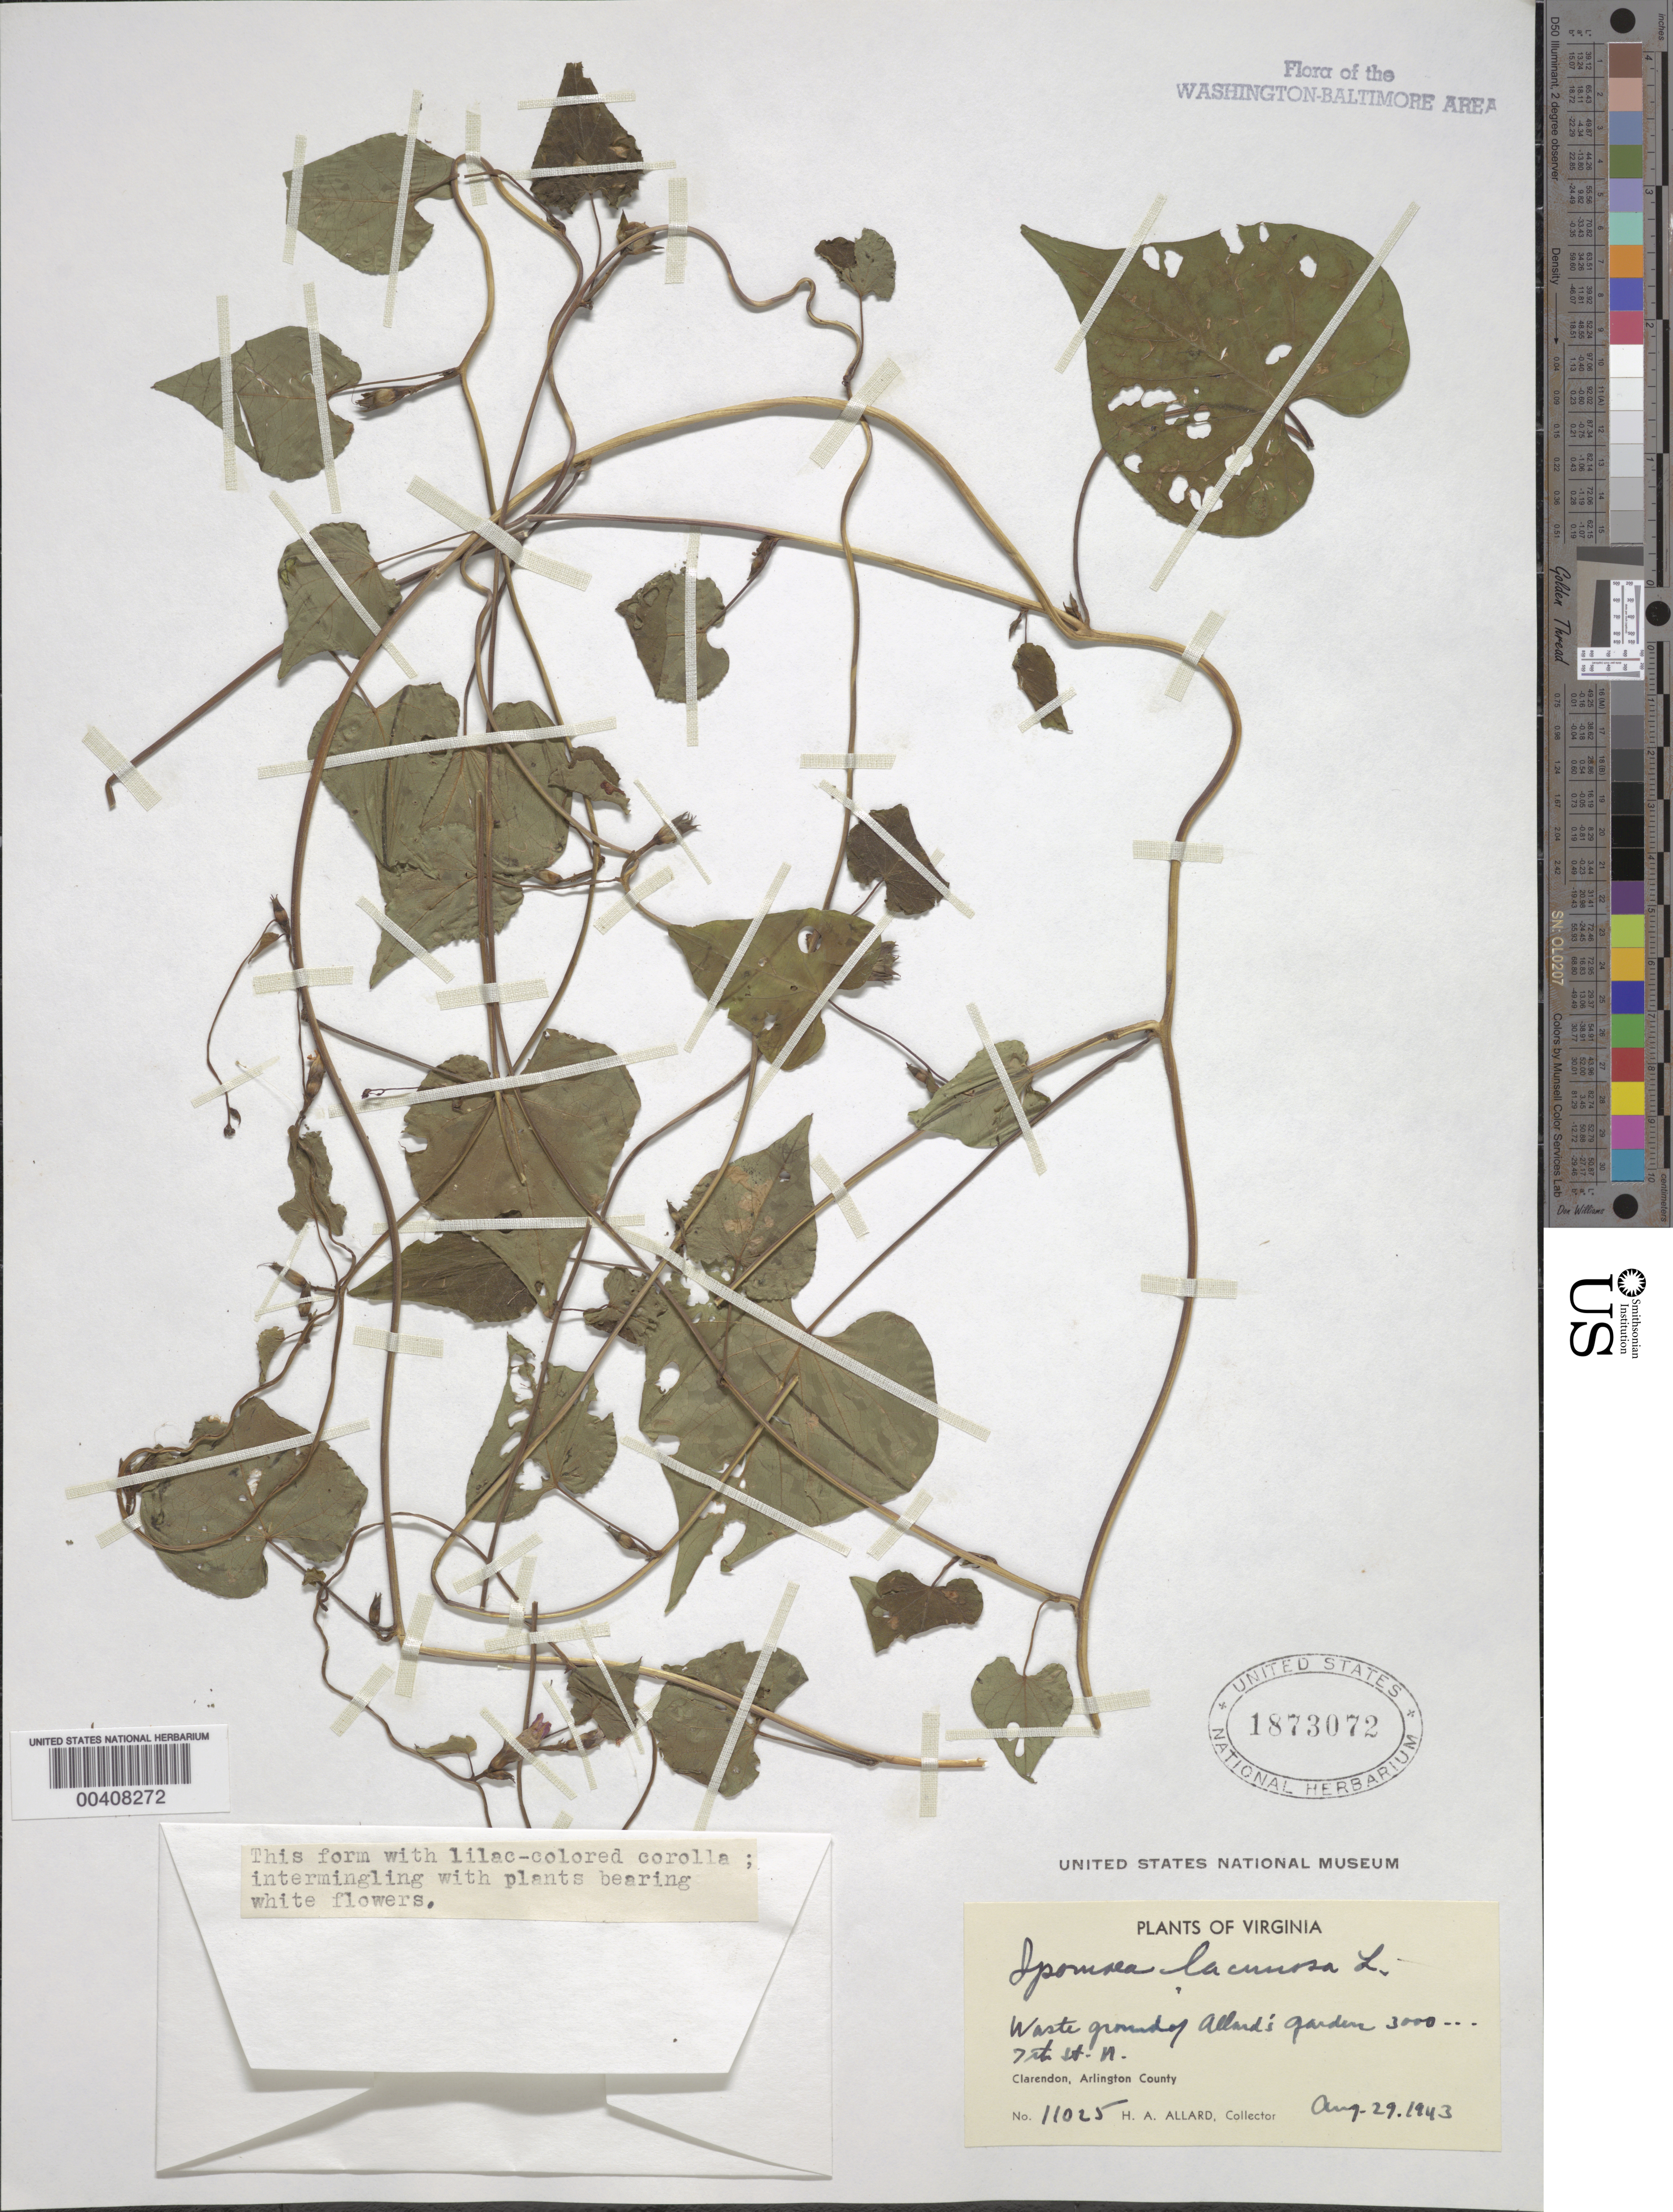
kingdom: Plantae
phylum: Tracheophyta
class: Magnoliopsida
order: Solanales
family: Convolvulaceae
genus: Ipomoea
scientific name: Ipomoea lacunosa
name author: L.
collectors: H. A. Allard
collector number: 11025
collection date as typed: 29 Aug 1943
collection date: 1943-08-29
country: United States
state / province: Virginia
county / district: Arlington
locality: Allard's garden, 3000 7th St., Clarendon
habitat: Waste ground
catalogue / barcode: US 1873072